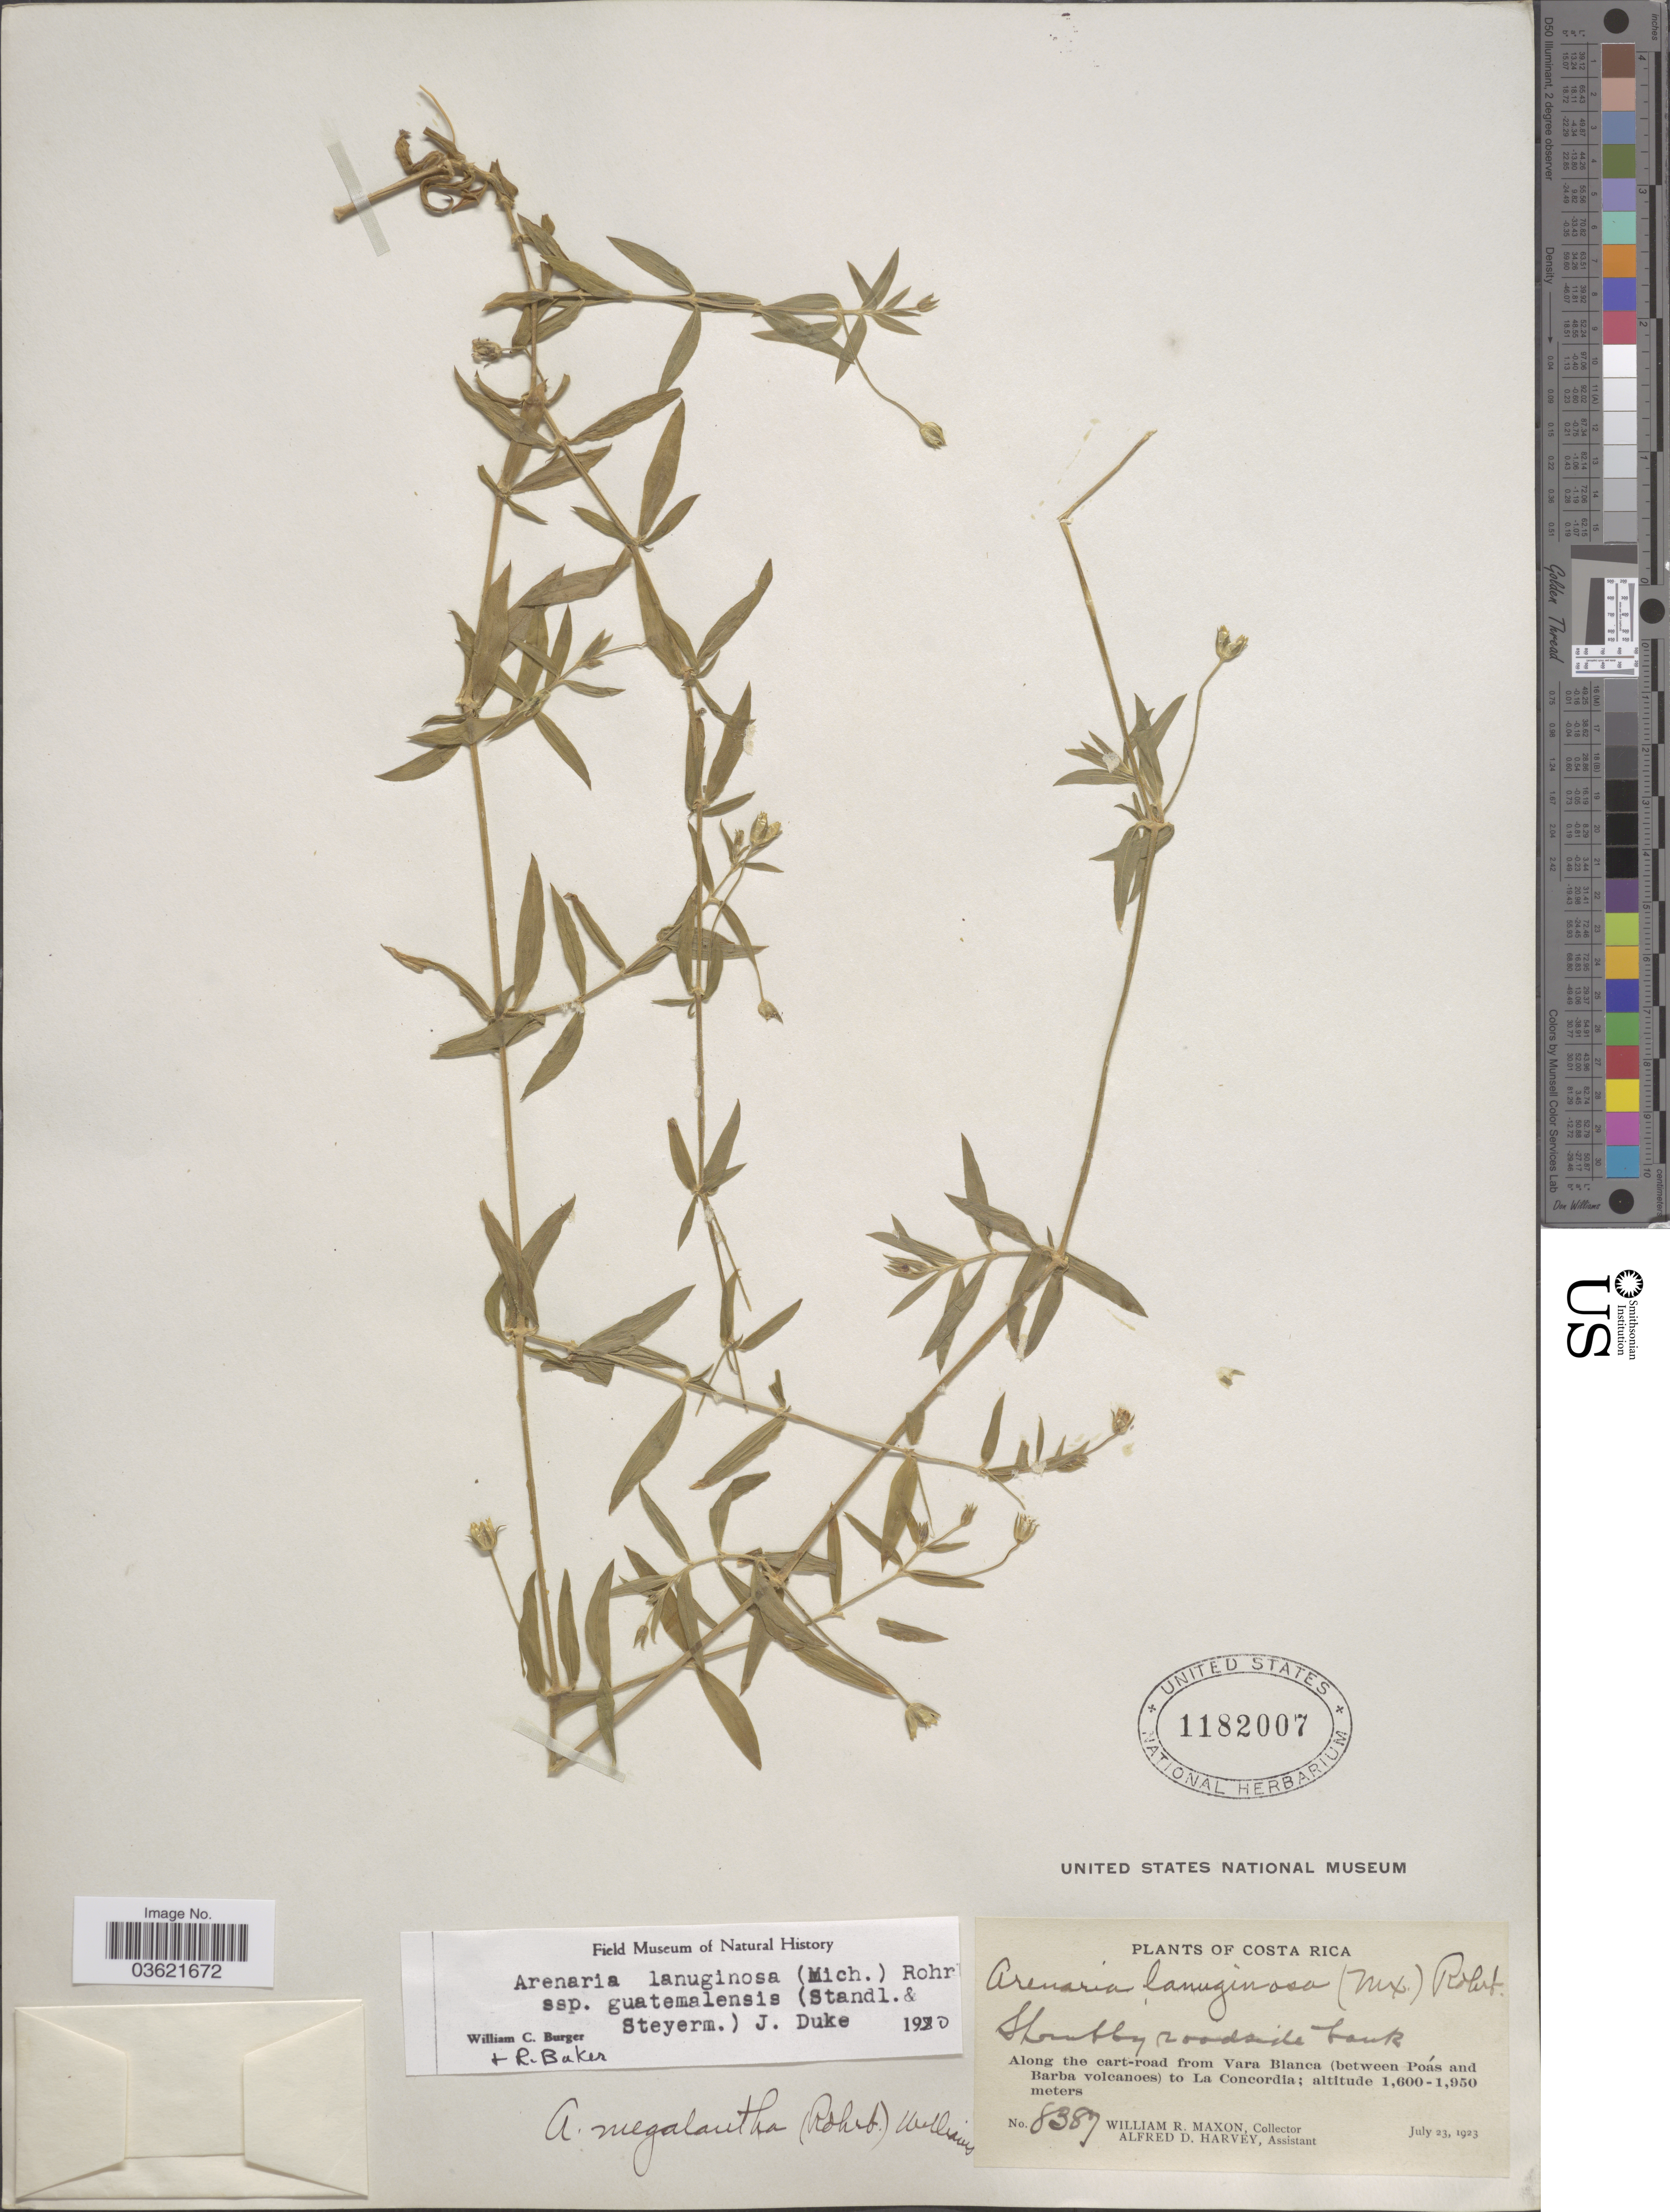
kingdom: Plantae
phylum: Tracheophyta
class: Magnoliopsida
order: Caryophyllales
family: Caryophyllaceae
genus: Arenaria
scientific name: Arenaria lanuginosa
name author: (Michx.) Rohrb.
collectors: W. R. Maxon & A. D. Harvey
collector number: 8387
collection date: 1923-07-23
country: Costa Rica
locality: Along the cart-road from Vara Blanca (between Poás and Barba volcanoes) to La Concordia.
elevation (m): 1600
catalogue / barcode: US 1182007